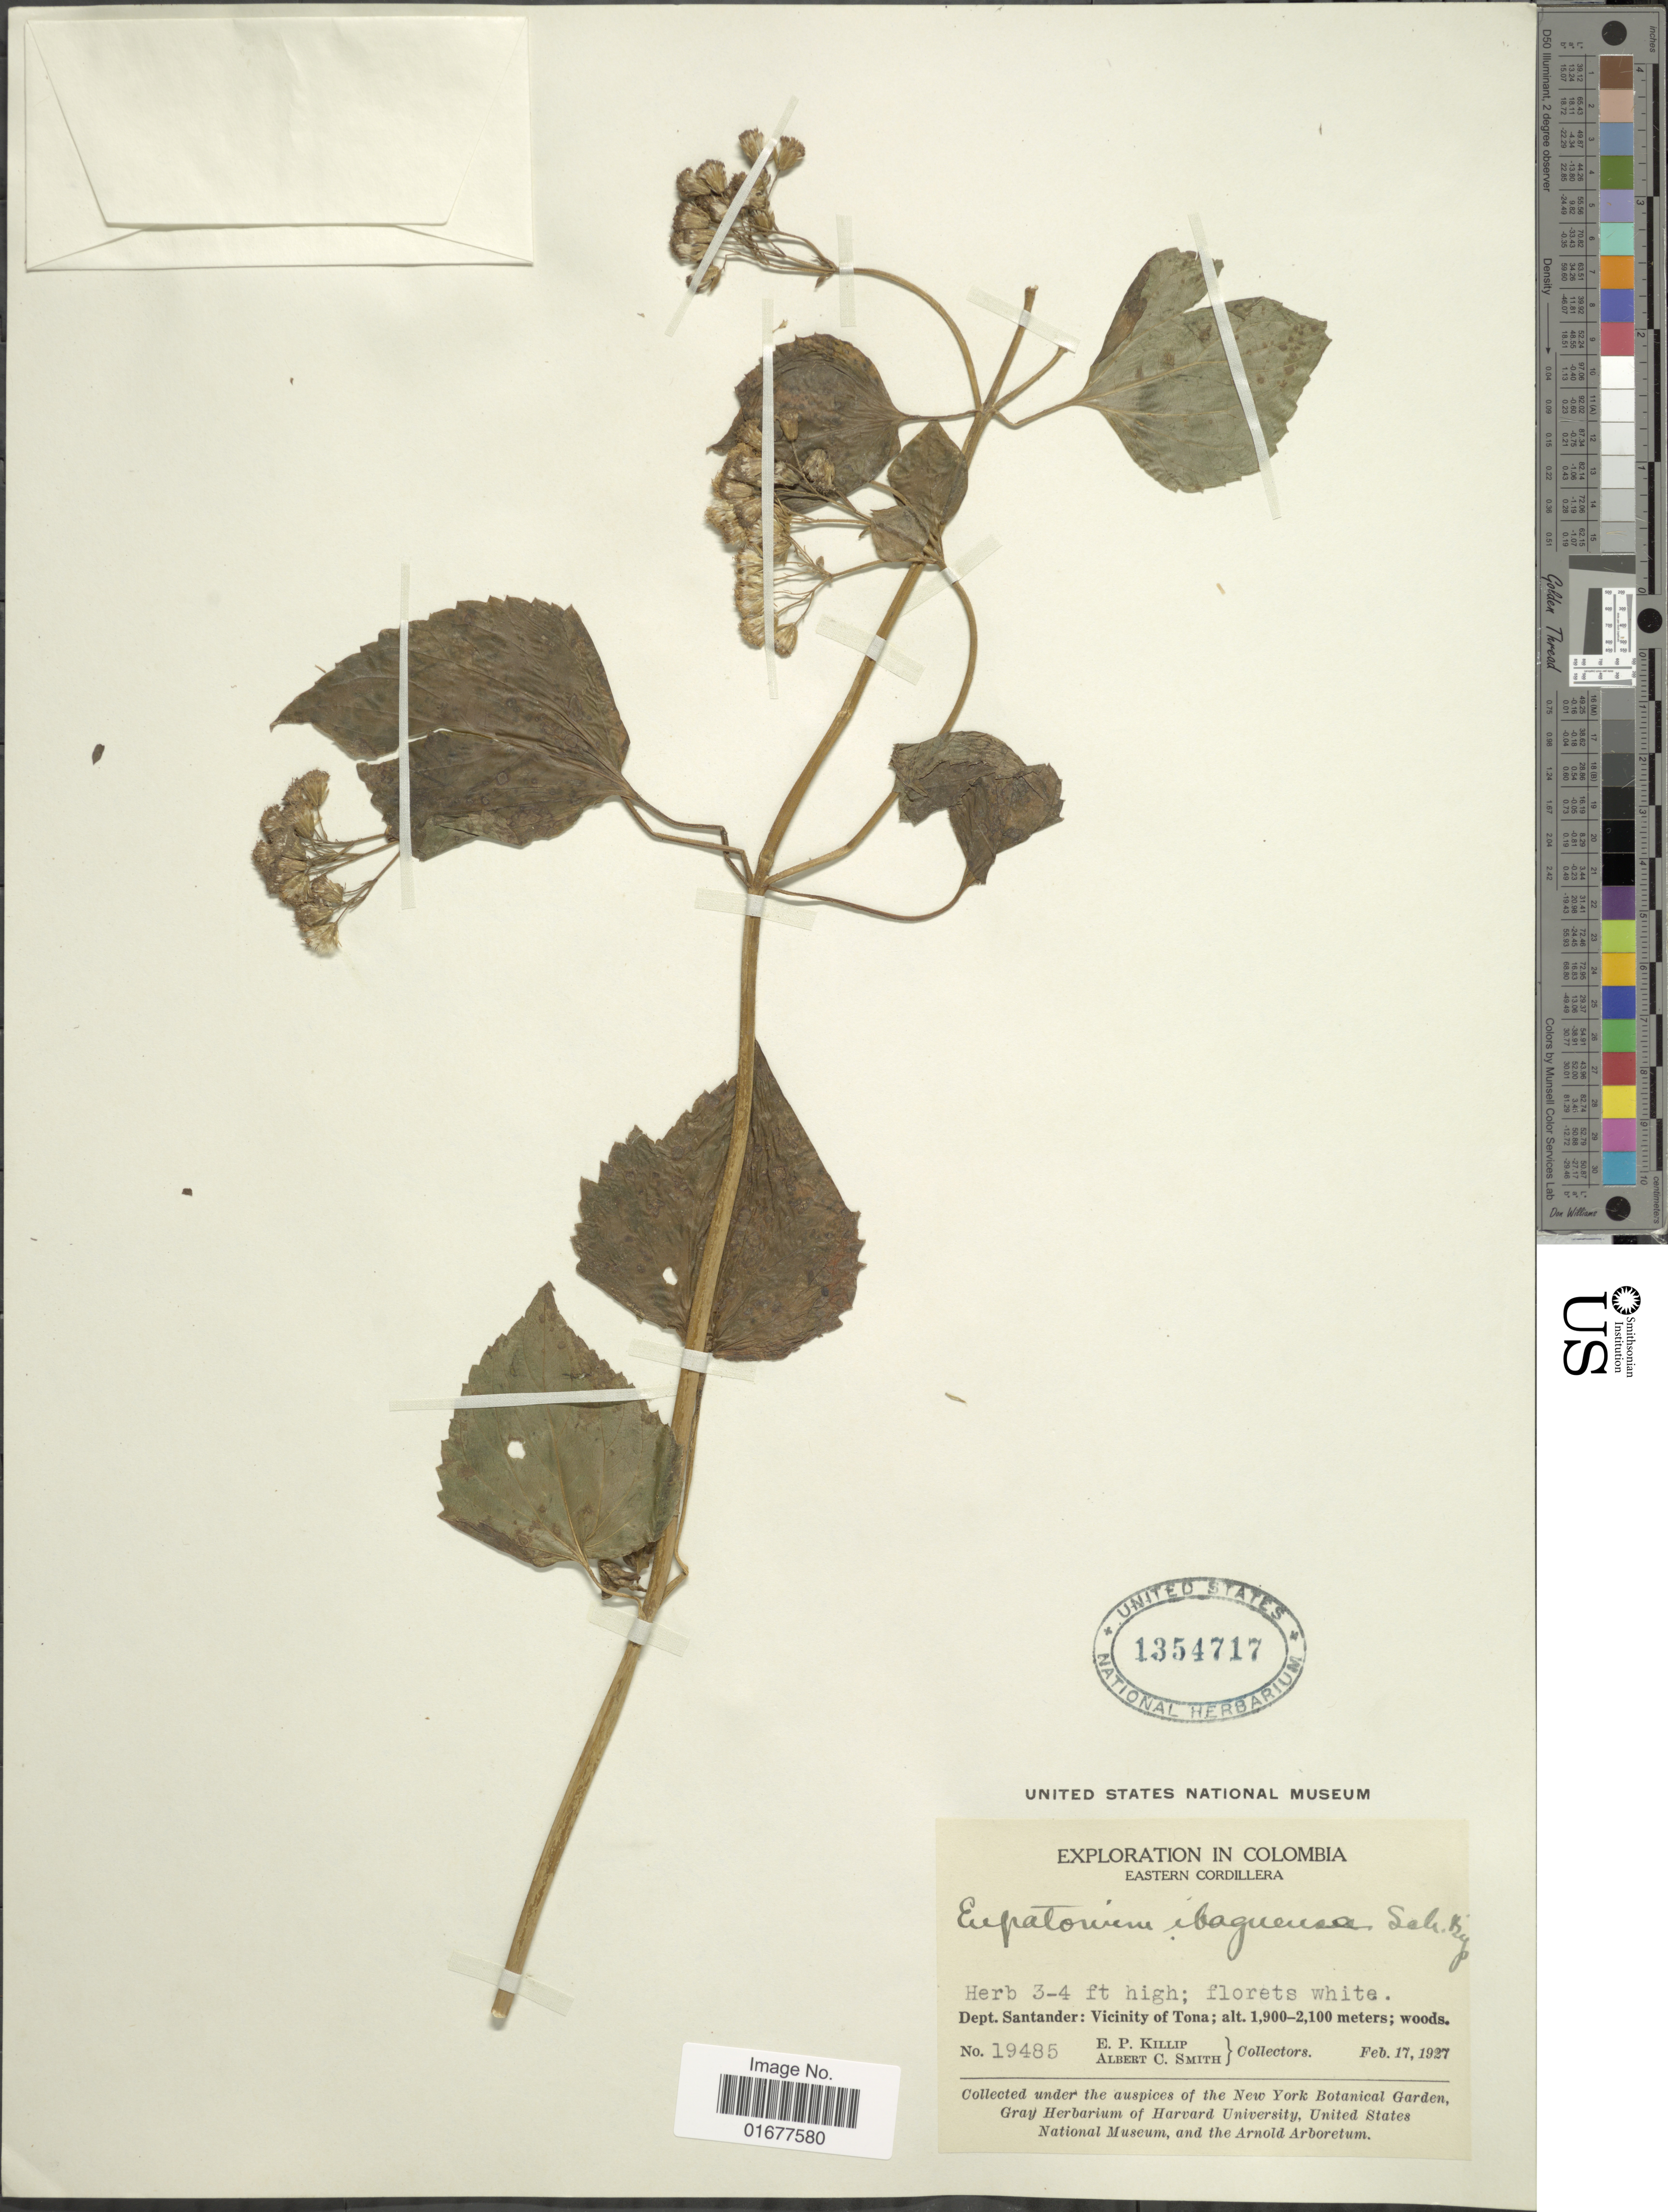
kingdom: Plantae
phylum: Tracheophyta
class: Magnoliopsida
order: Asterales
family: Asteraceae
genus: Ageratina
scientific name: Ageratina sodiroi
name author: (Hieron.) R.M. King & H. Rob.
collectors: E. P. Killip & A. C. Smith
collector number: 19485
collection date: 1927-02-17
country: Colombia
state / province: Santander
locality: Eastern Cordillera, Vicinity of Tona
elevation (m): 1900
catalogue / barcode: US 1354717